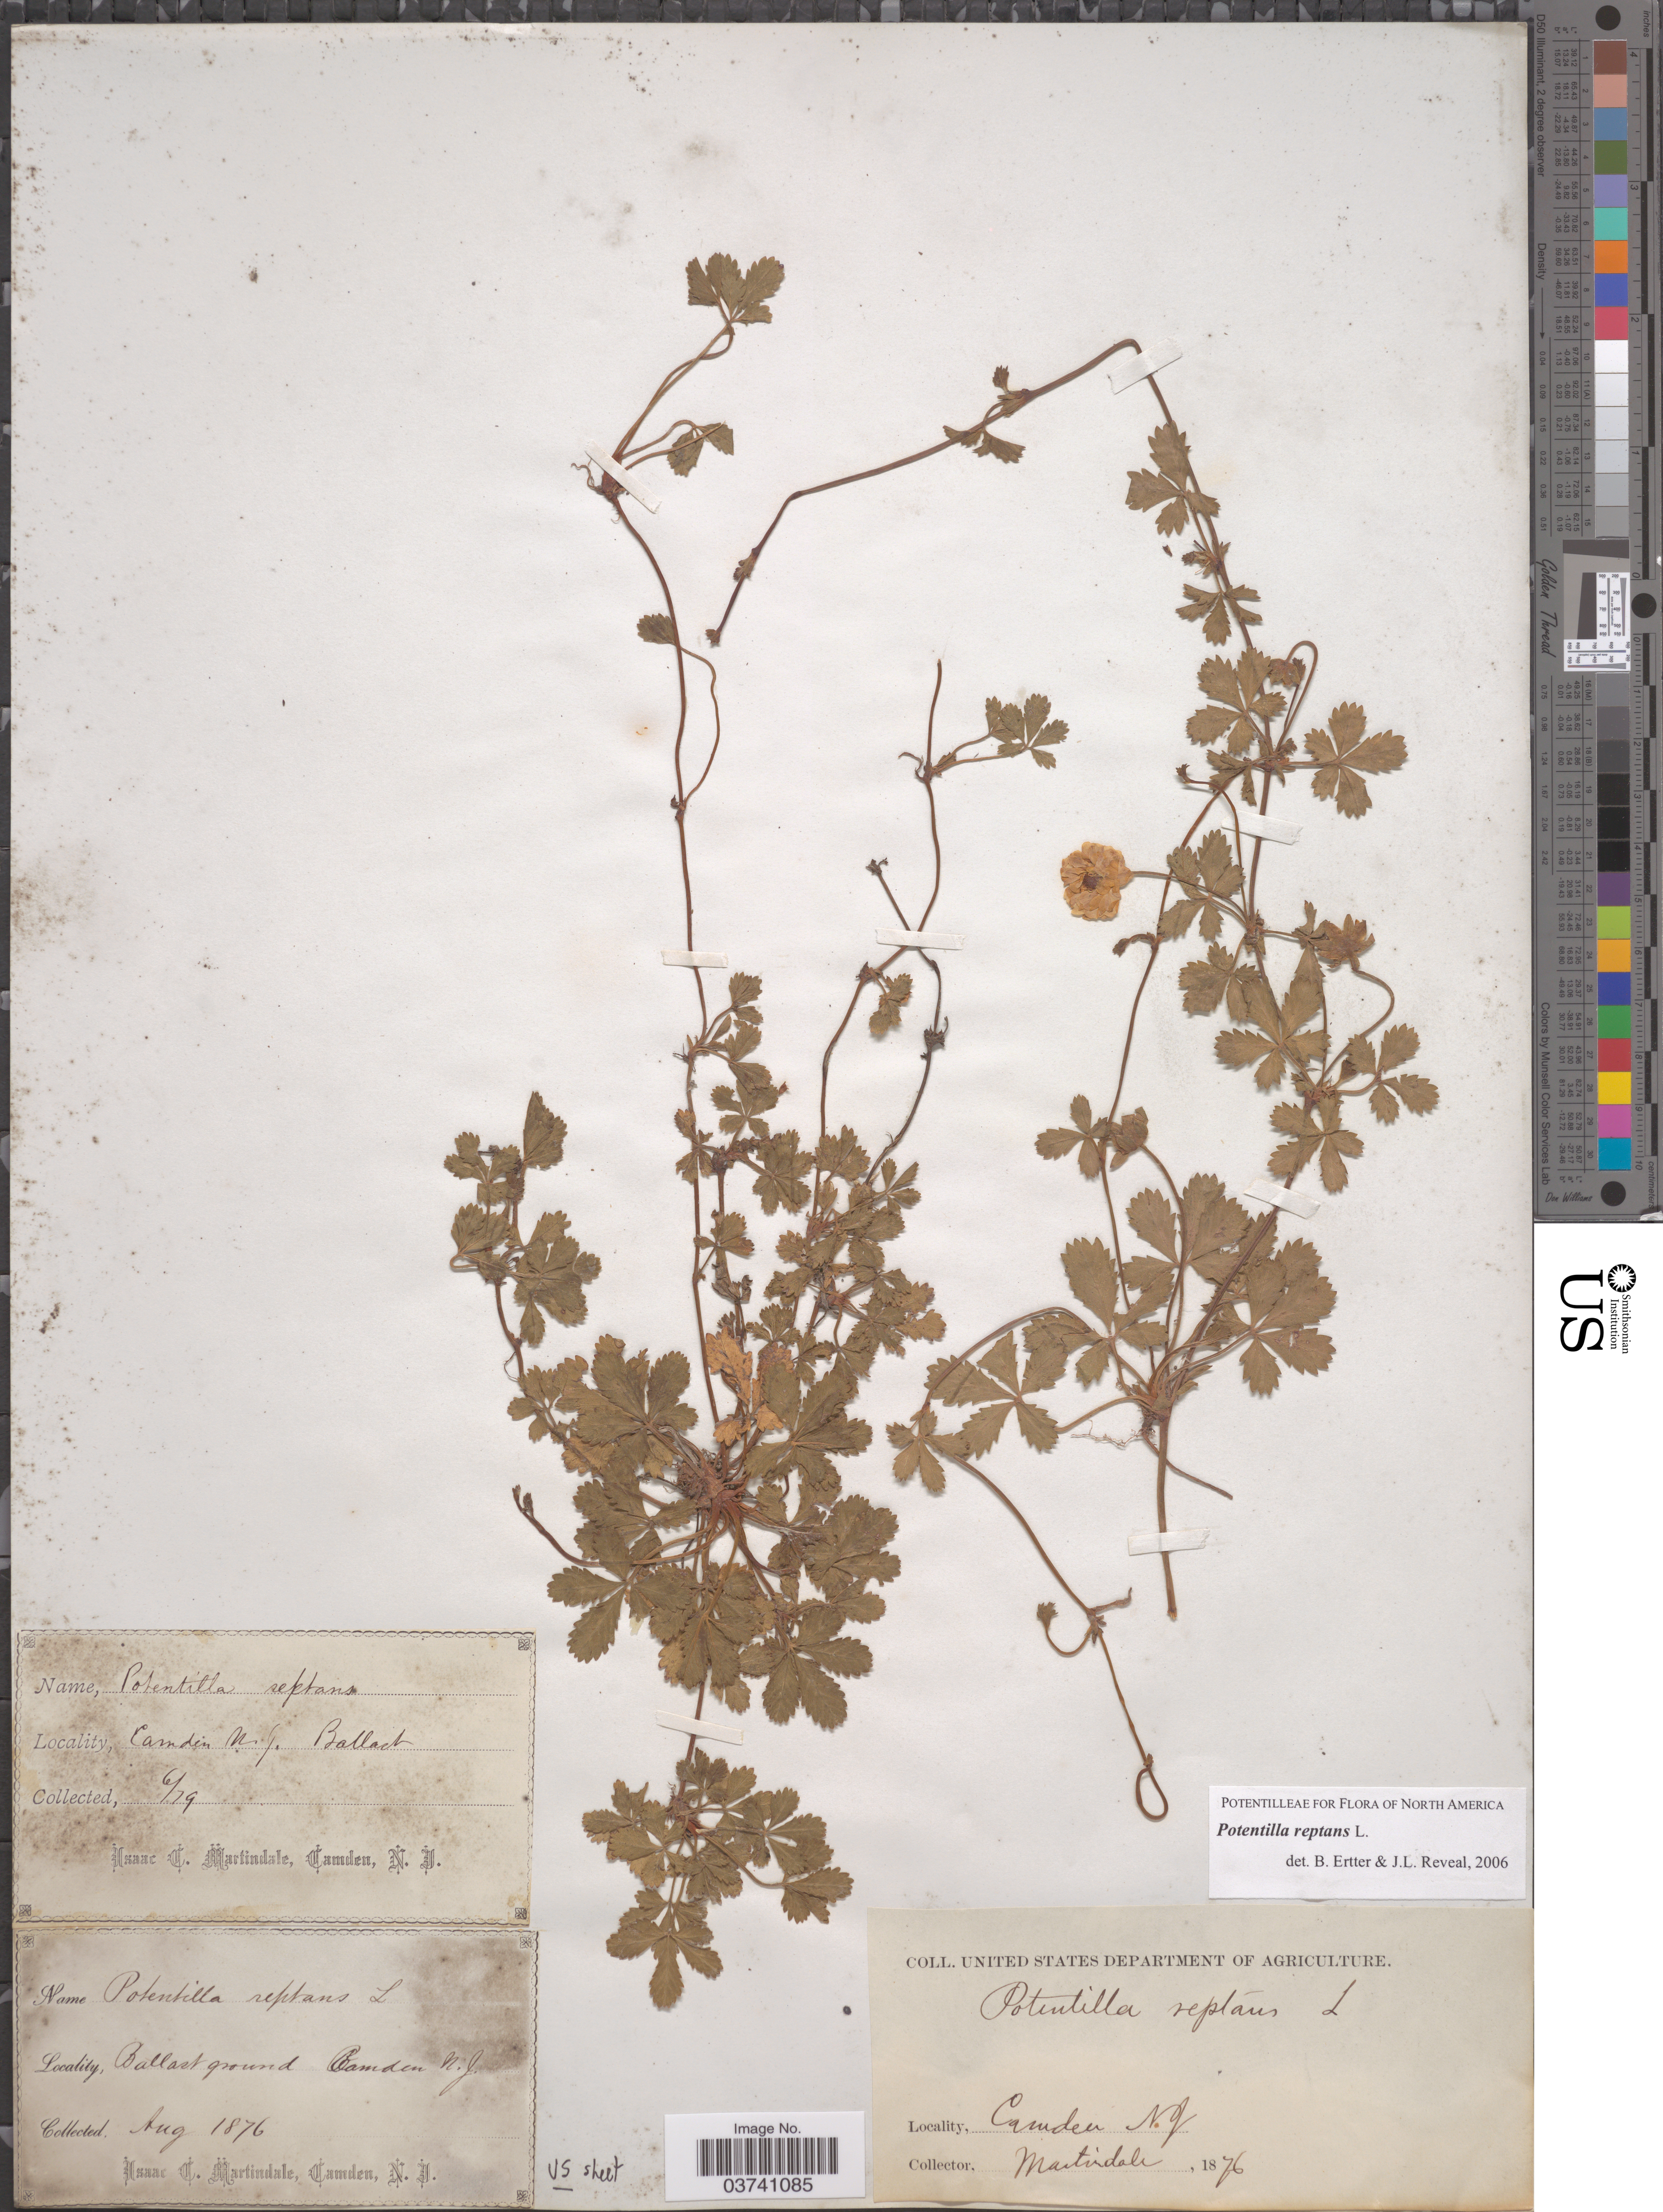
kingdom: Plantae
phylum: Tracheophyta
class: Magnoliopsida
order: Rosales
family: Rosaceae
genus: Potentilla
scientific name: Potentilla reptans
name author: L.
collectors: I. C. Martindale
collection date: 1876-08/1879-06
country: United States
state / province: New Jersey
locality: Ballast ground, Camden.